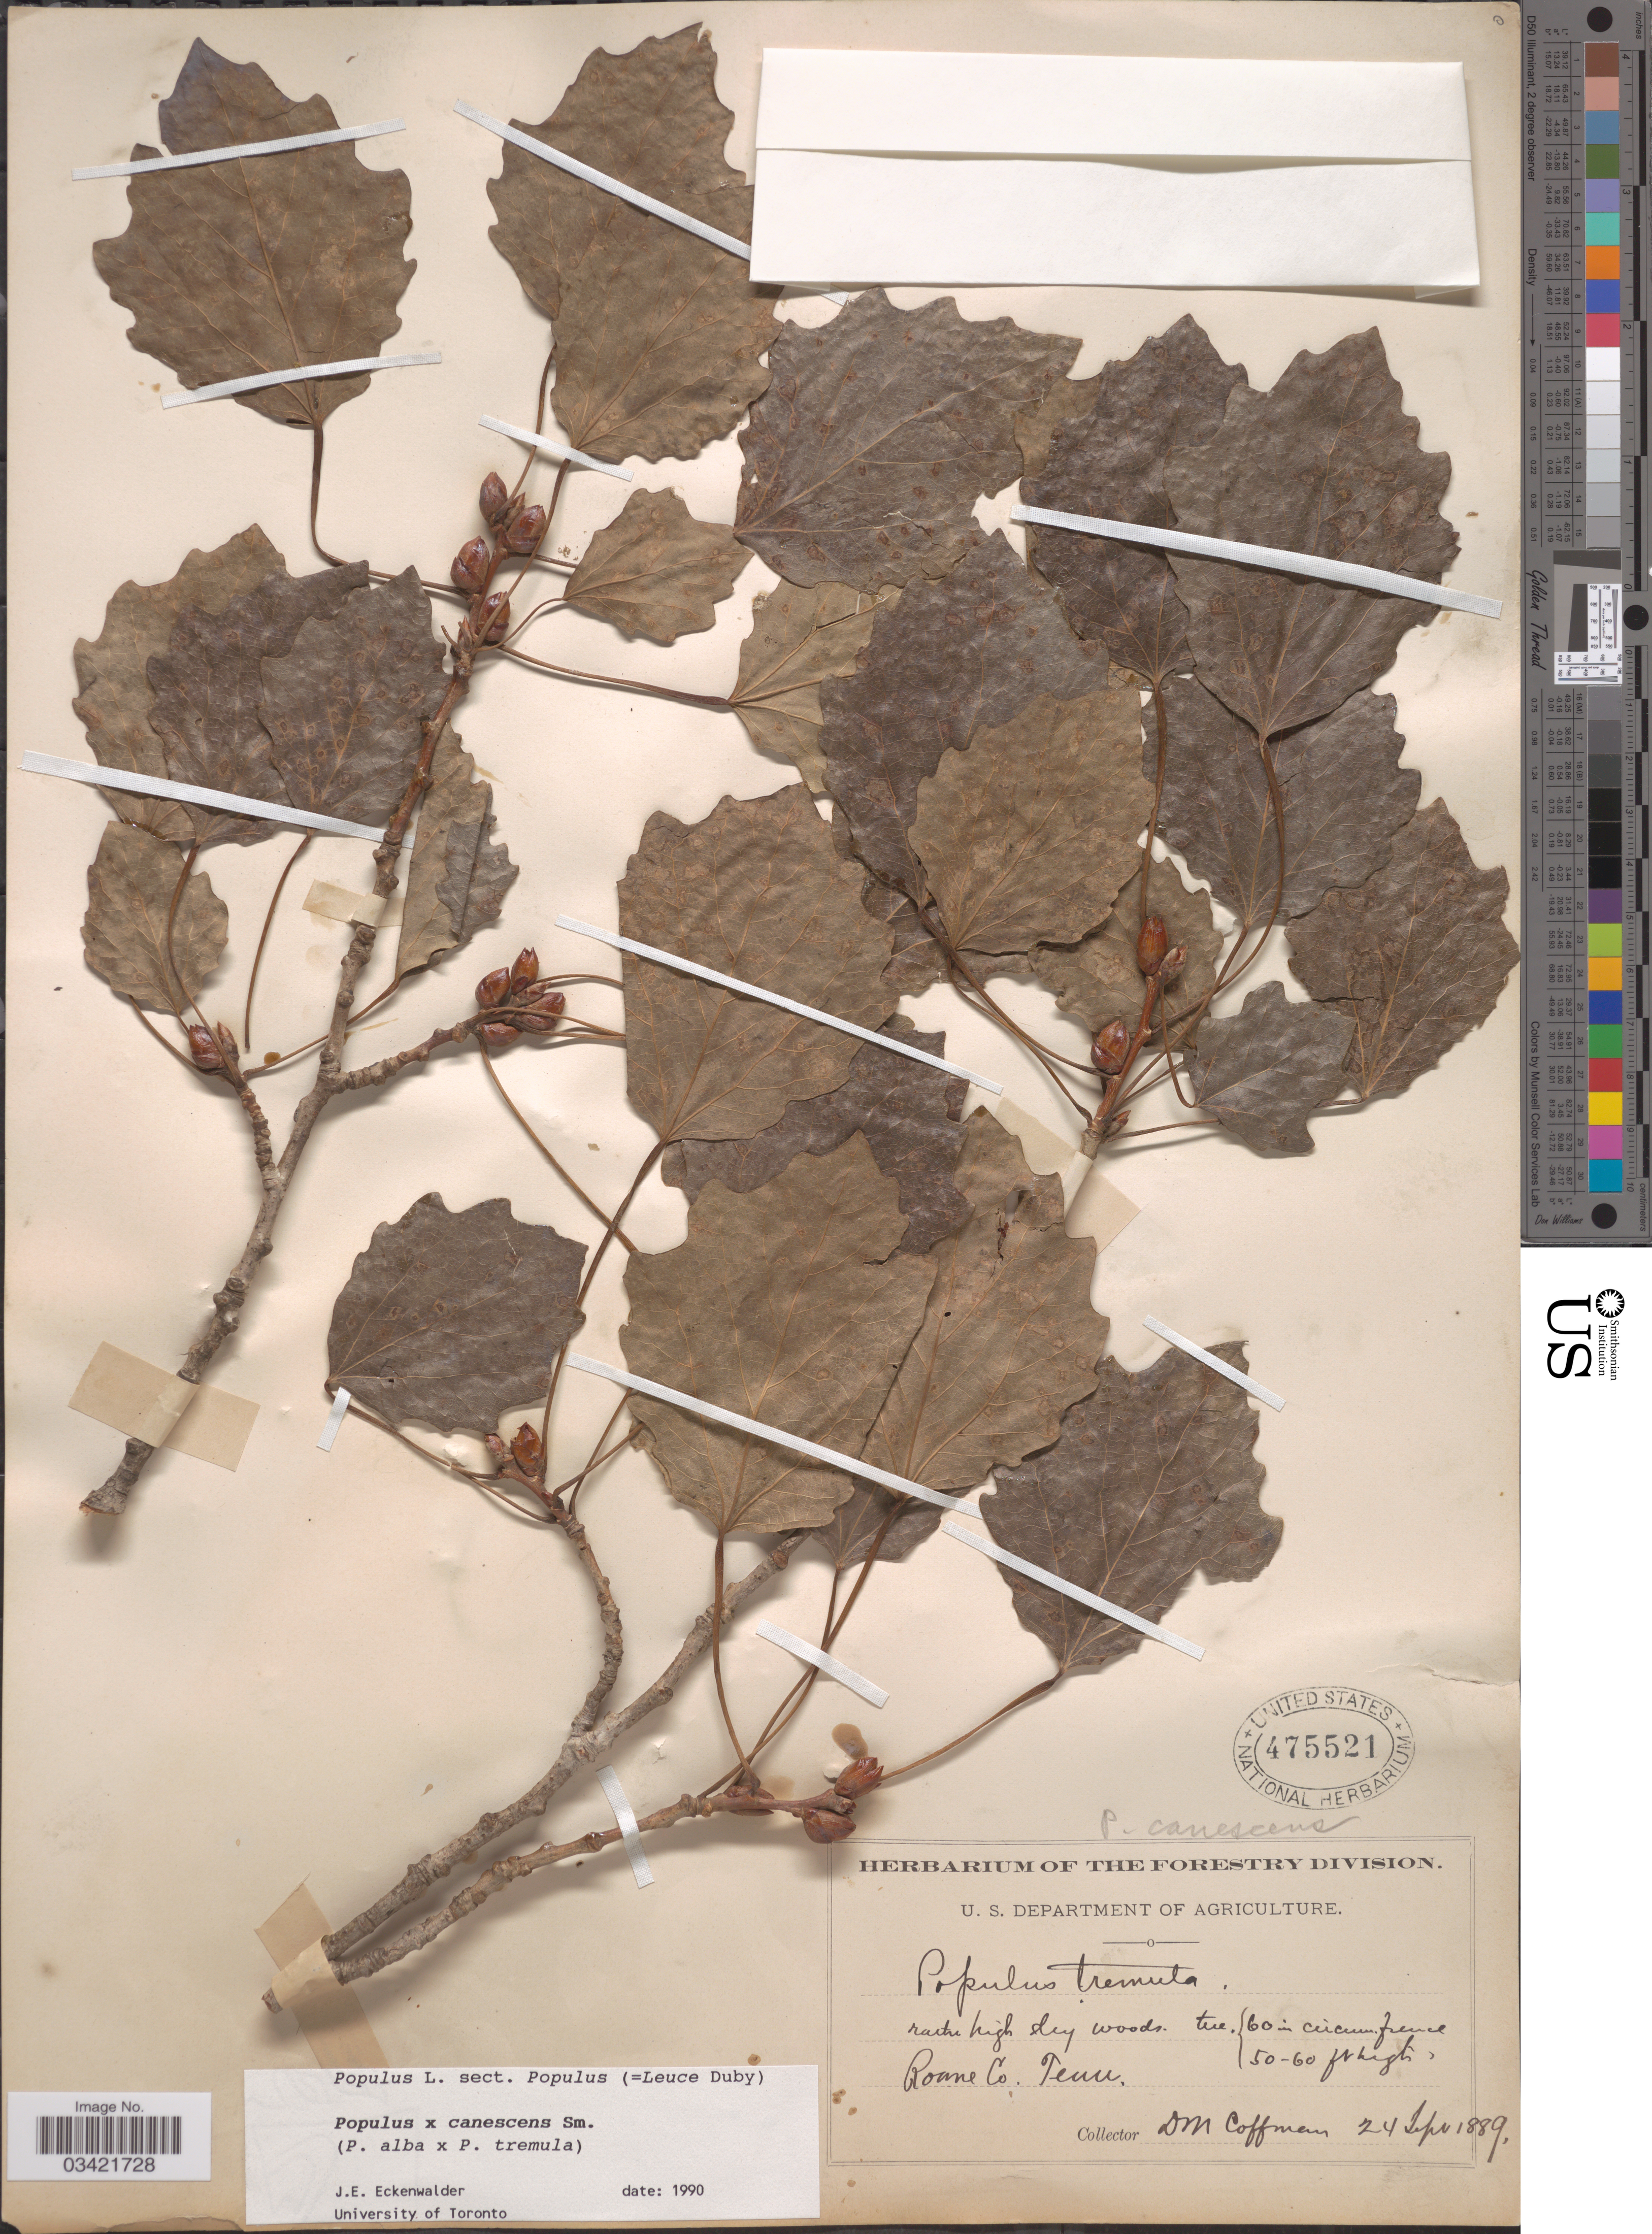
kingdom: Plantae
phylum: Tracheophyta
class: Magnoliopsida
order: Malpighiales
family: Salicaceae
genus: Populus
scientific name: Populus x canescens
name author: (Aiton) Sm.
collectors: D. M. Coffman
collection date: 1889-09-24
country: United States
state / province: Tennessee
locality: Roane Co.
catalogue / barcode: US 475521